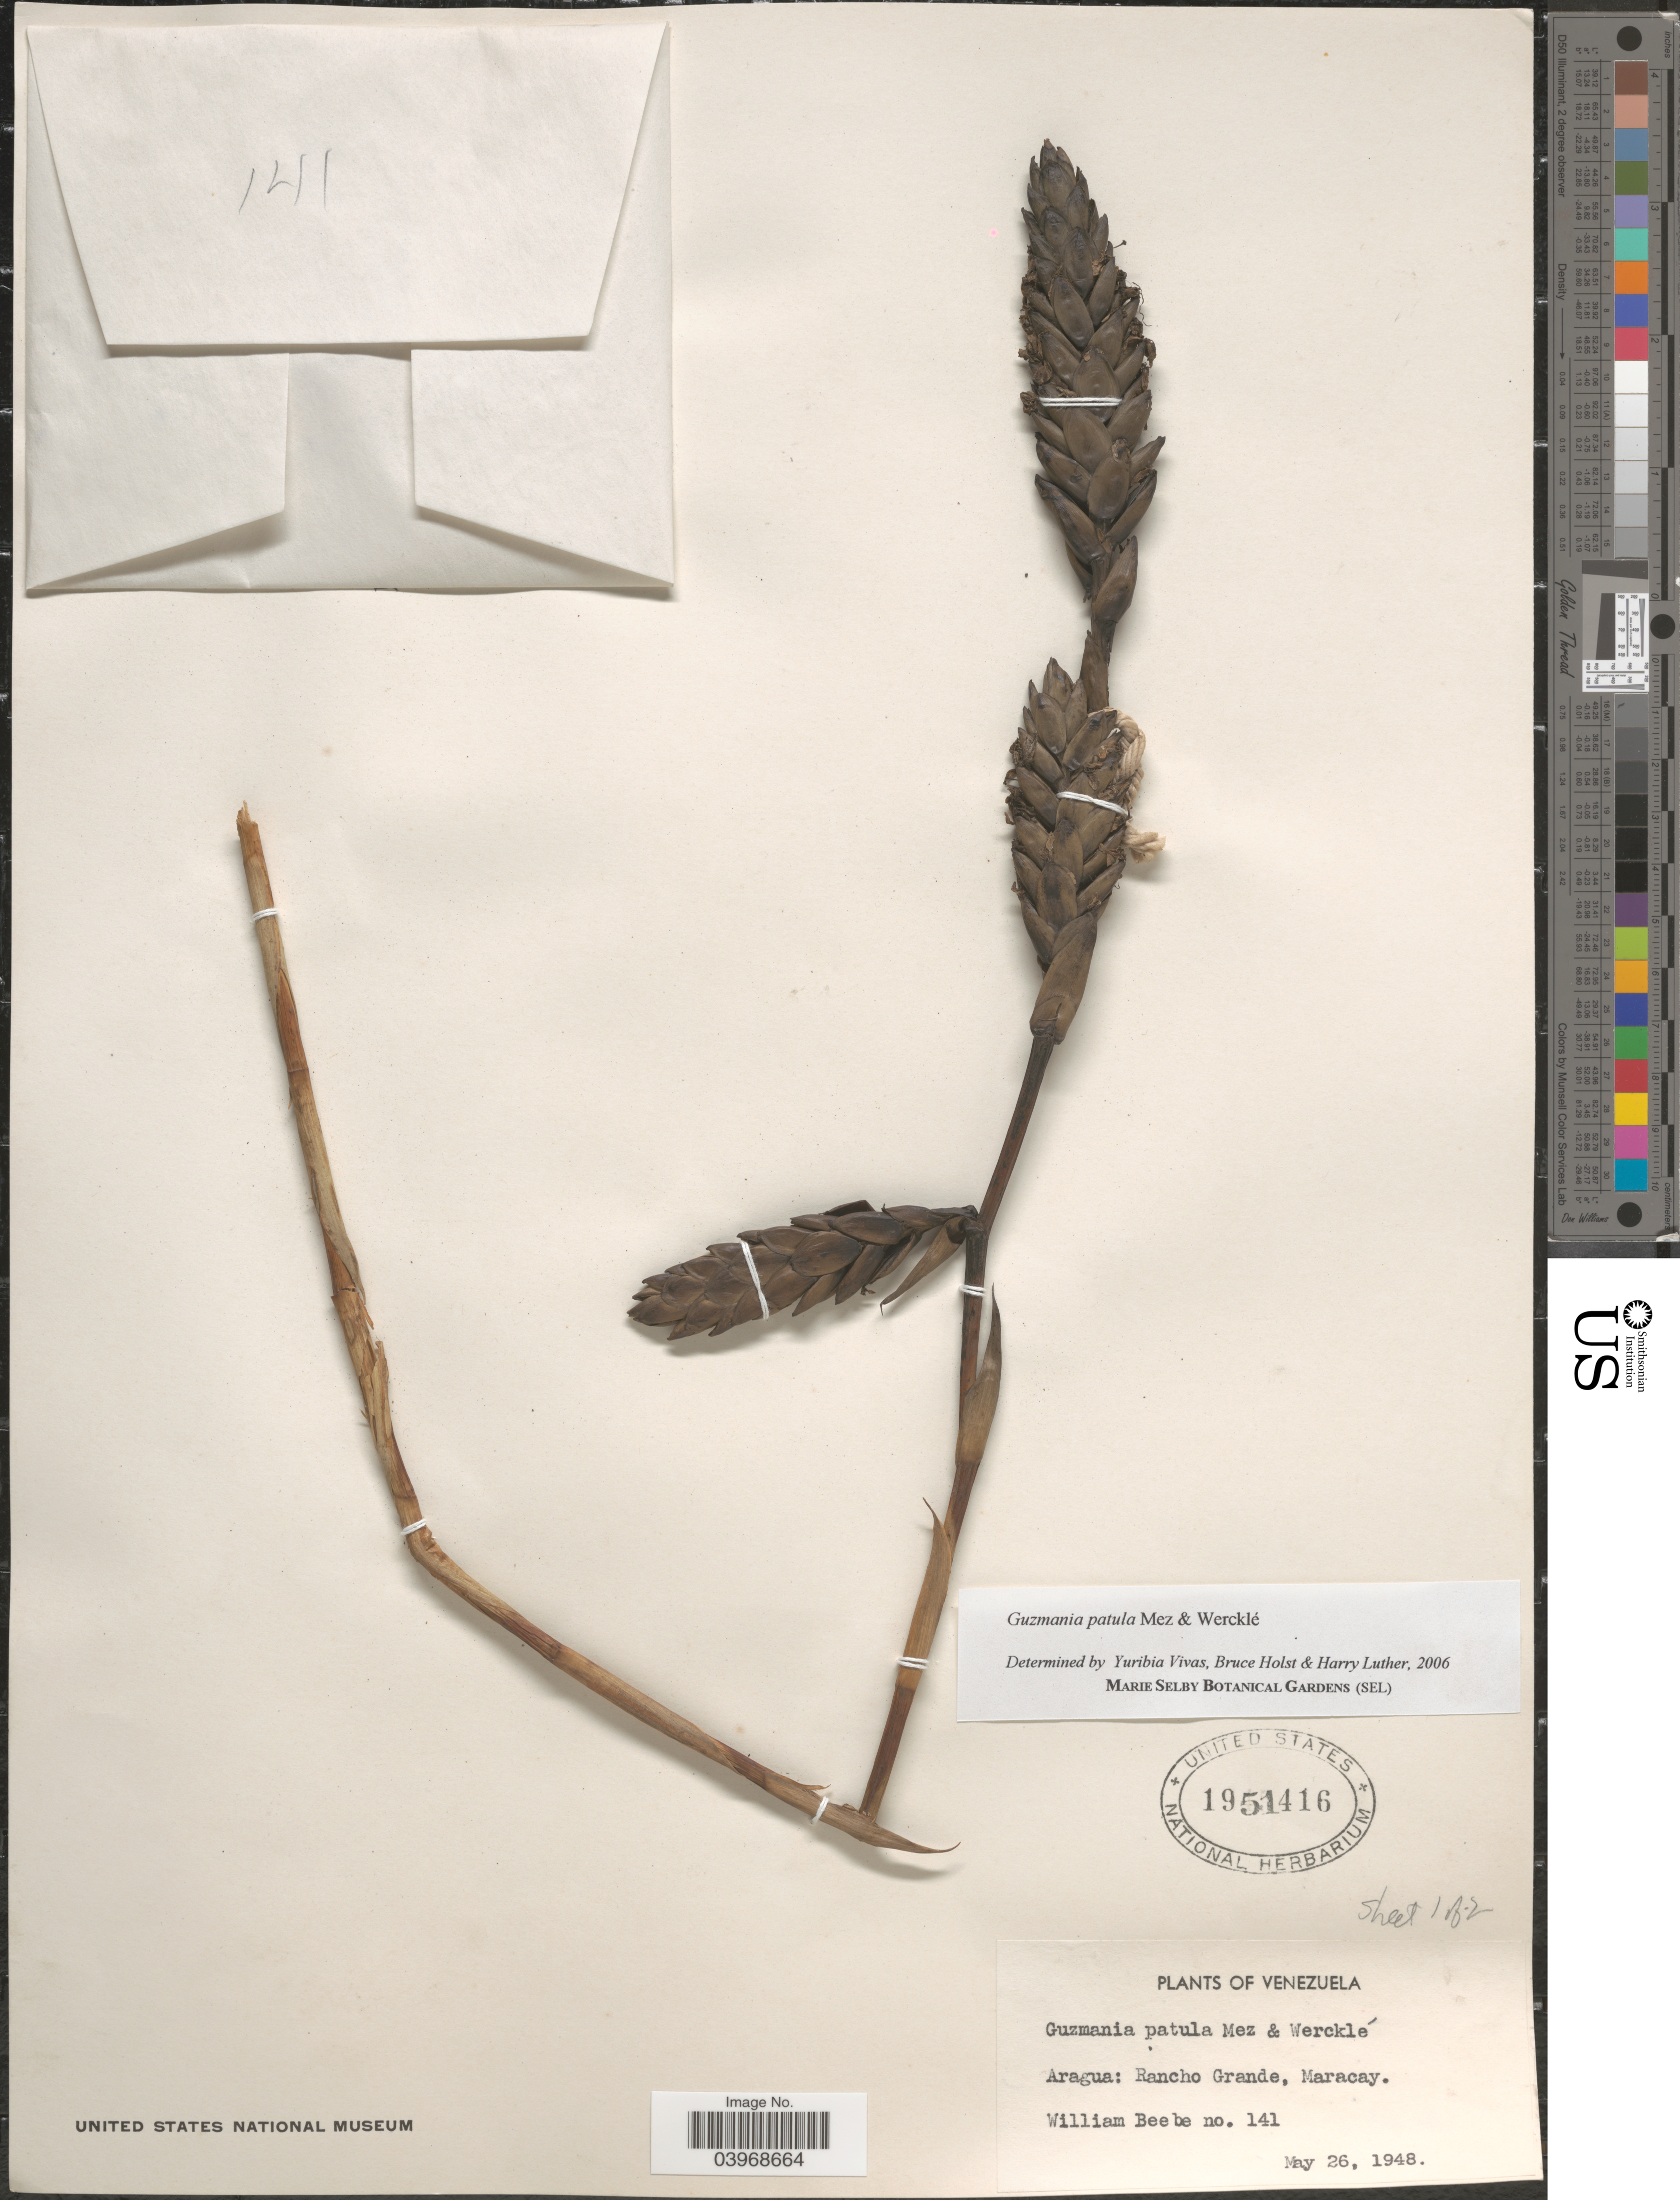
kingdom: Plantae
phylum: Tracheophyta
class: Liliopsida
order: Poales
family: Bromeliaceae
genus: Guzmania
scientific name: Guzmania patula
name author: Mez & Wercklé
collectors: W. Beebe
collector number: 141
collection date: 1948-05-26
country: Venezuela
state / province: Aragua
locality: Rancho Grande, Maracay.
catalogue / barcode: US 1951416